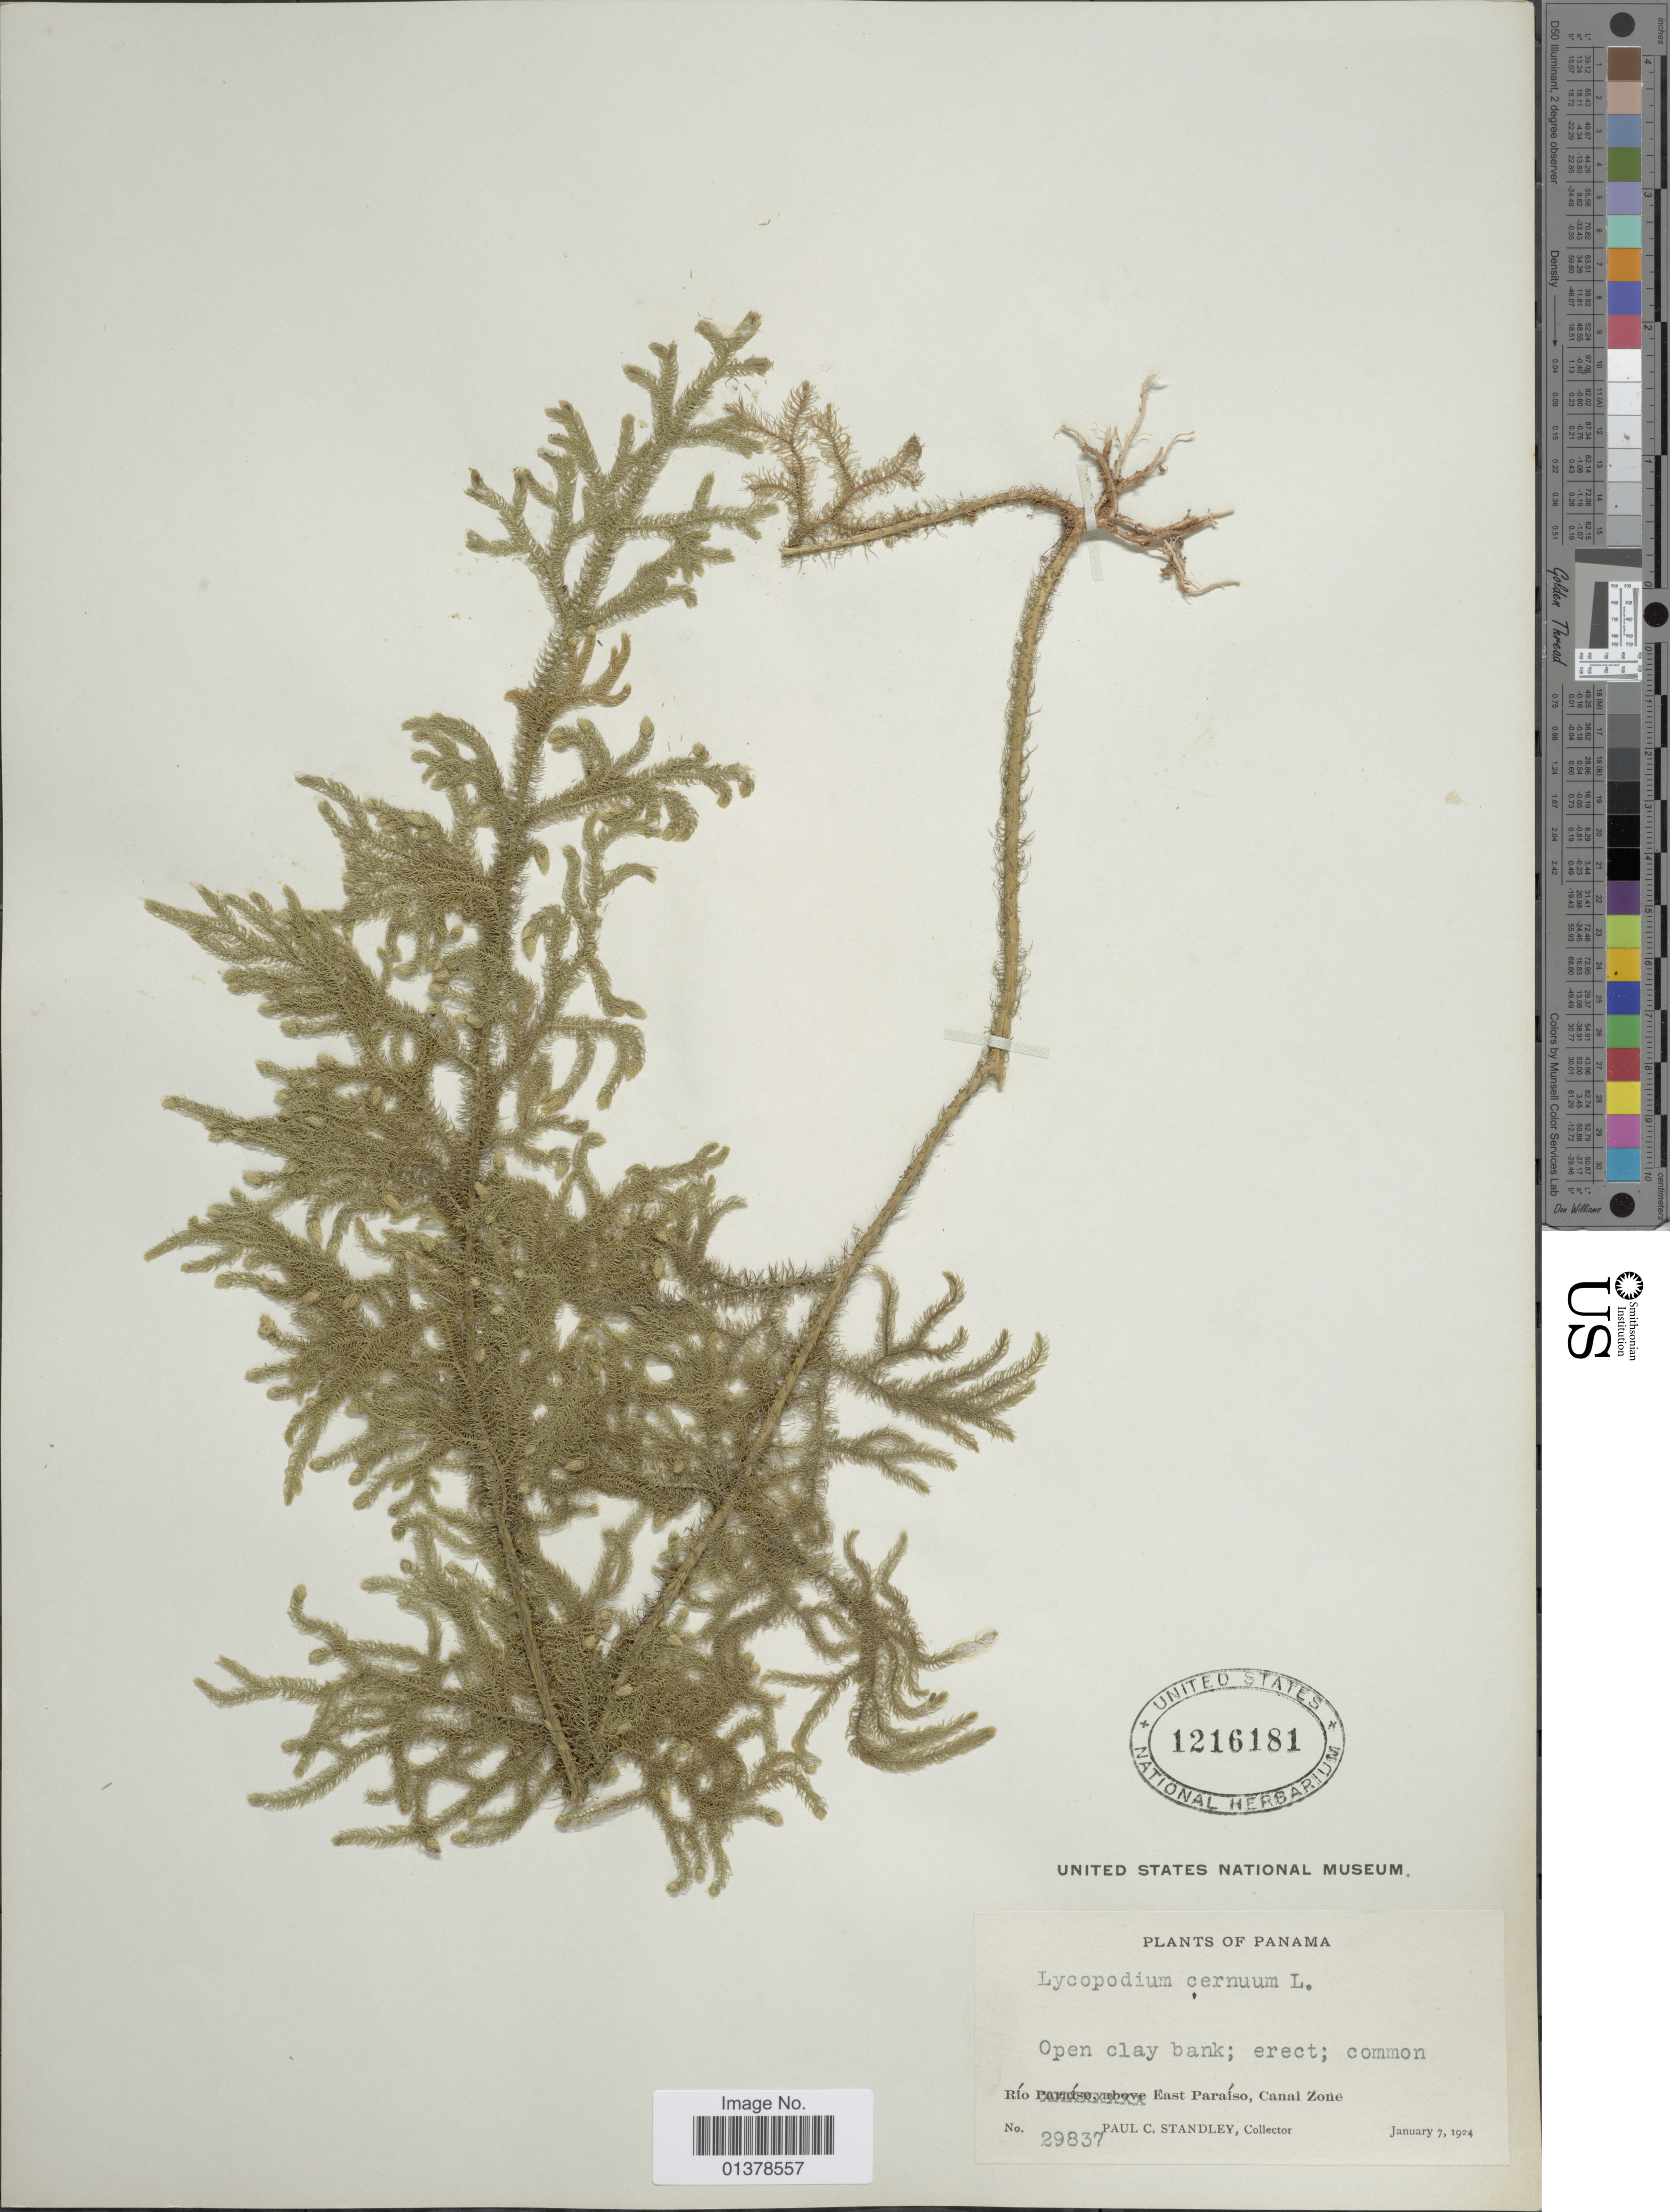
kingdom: Plantae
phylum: Tracheophyta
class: Lycopodiopsida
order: Lycopodiales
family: Lycopodiaceae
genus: Palhinhaea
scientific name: Palhinhaea cernua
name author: (L.) Vasc. & Franco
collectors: P. C. Standley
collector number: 29837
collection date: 1924-01-07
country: Panama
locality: Rio East Paraiso, Canal Zone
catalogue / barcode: US 1216181